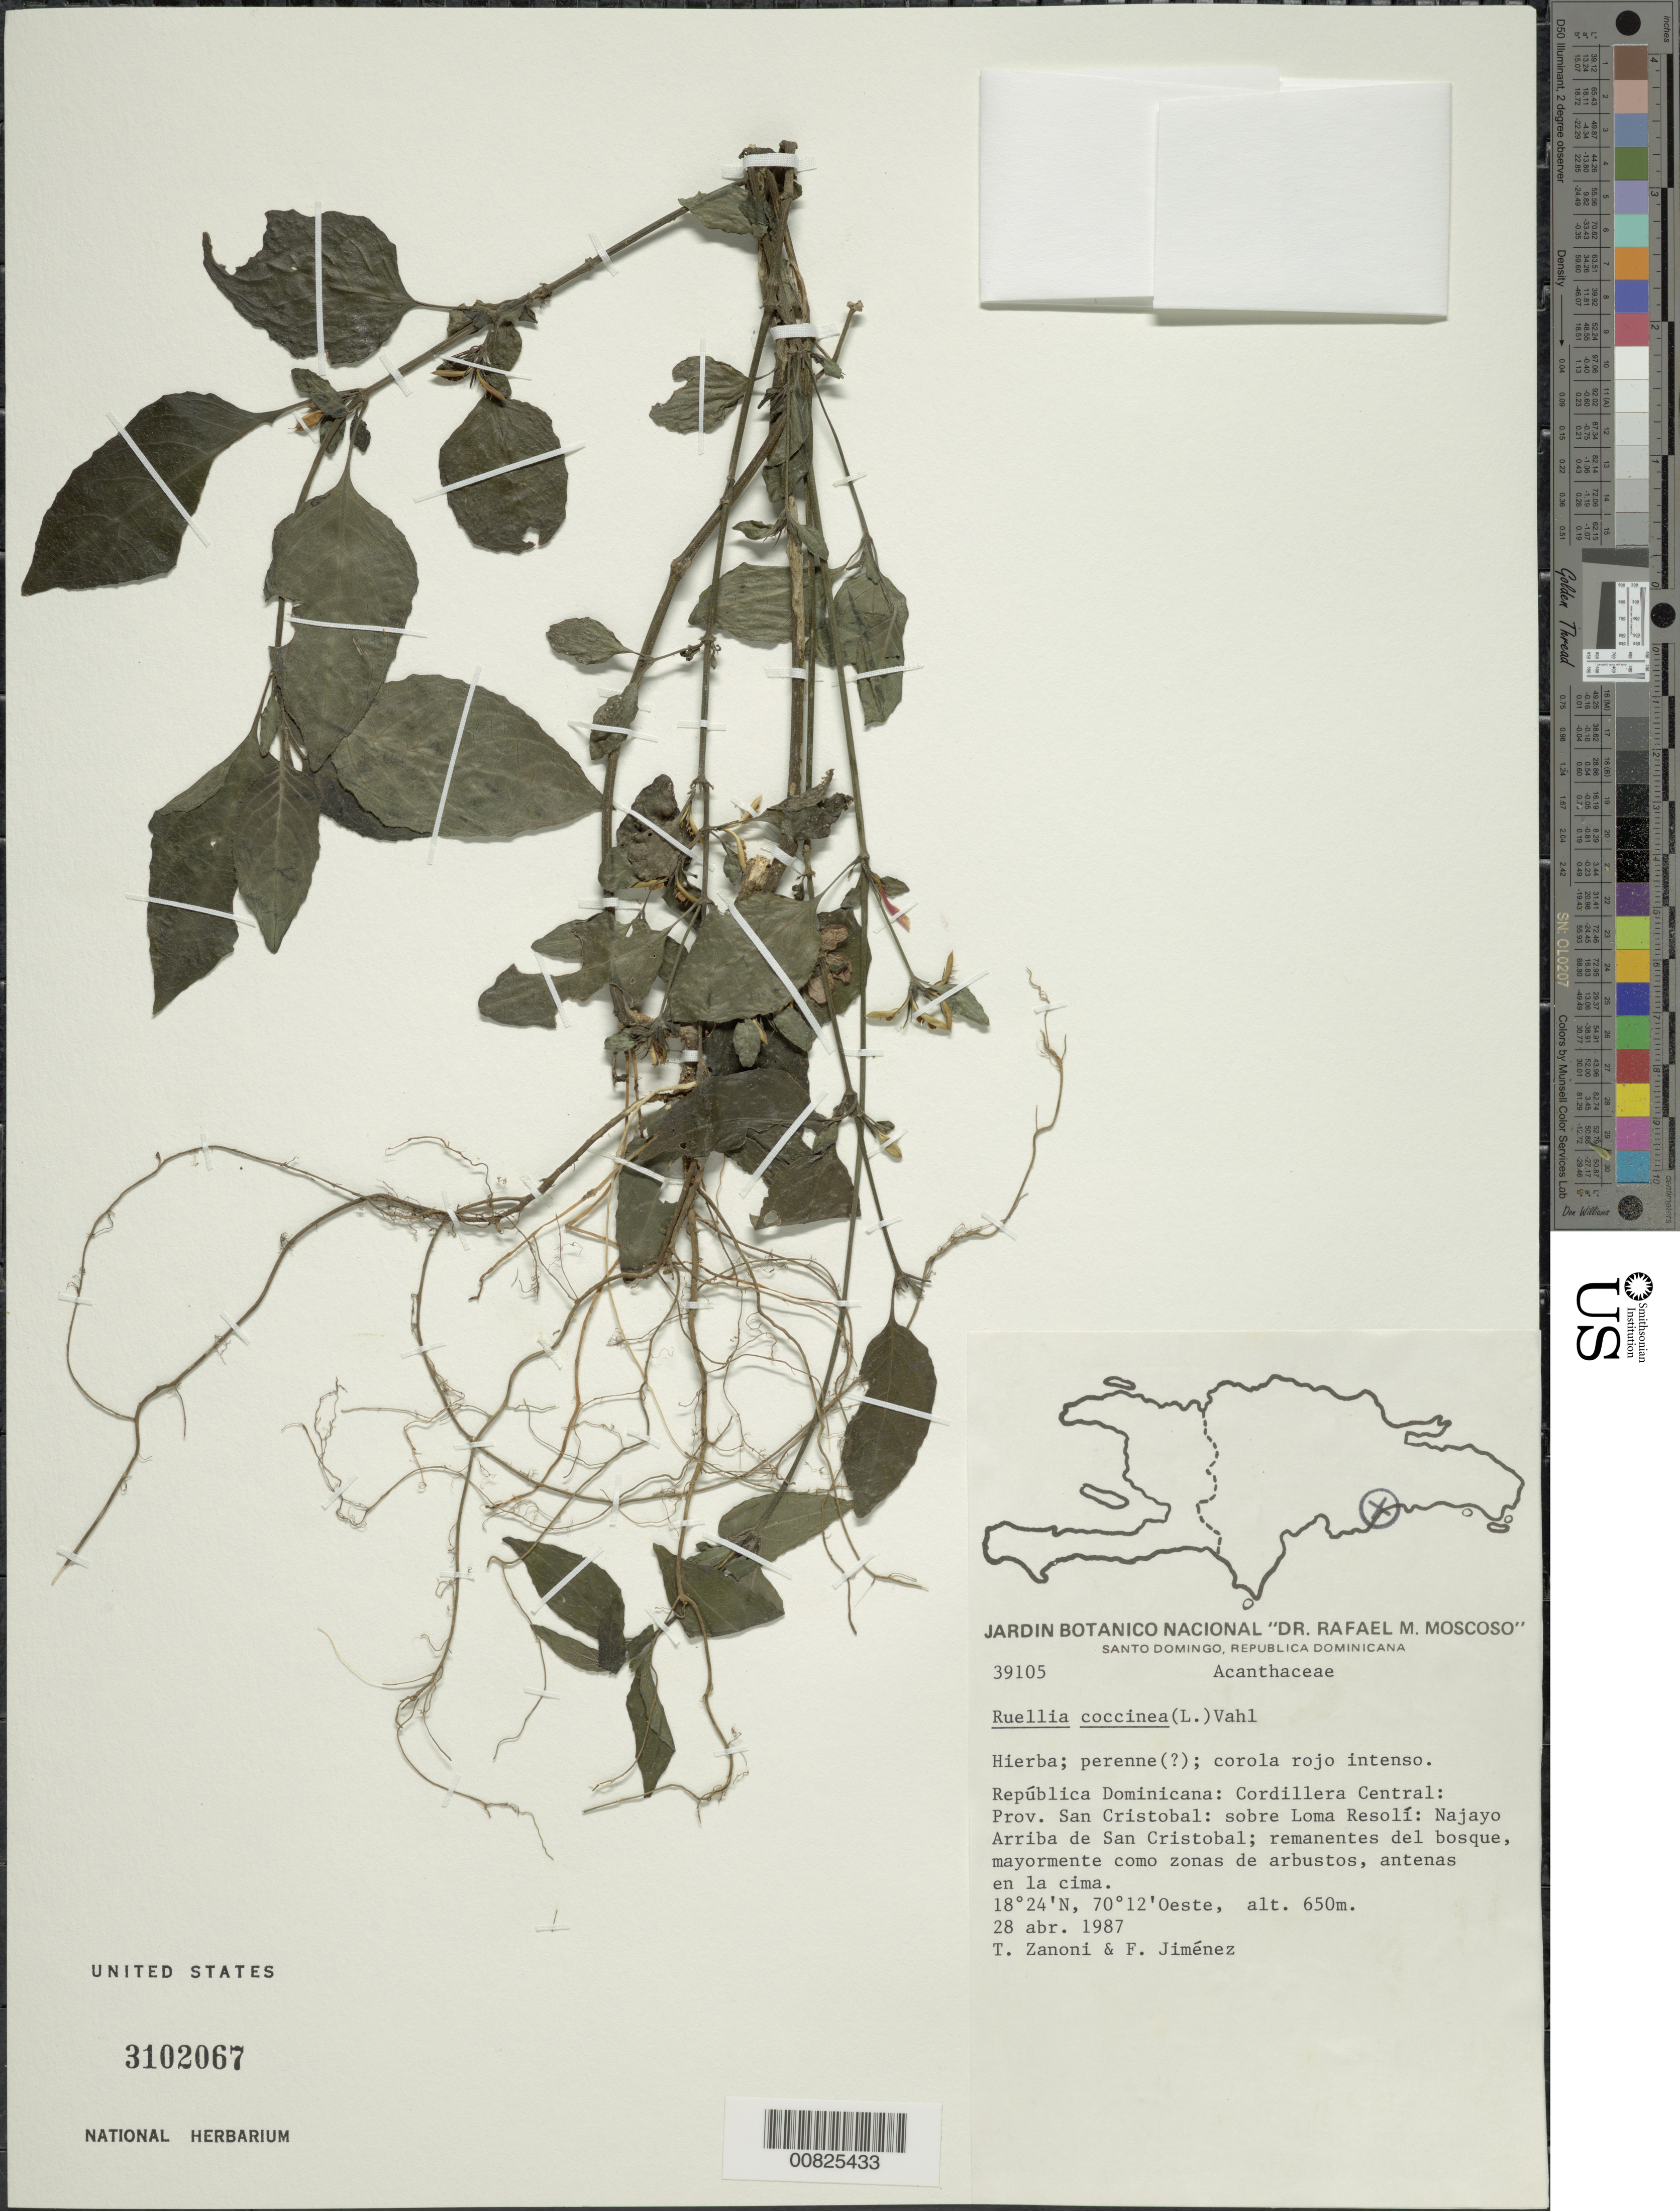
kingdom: Plantae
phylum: Tracheophyta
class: Magnoliopsida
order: Lamiales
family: Acanthaceae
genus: Ruellia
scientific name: Ruellia coccinea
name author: (L.) Vahl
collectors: T. A. Zanoni & F. Jiménez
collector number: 39105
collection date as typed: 28 Apr 1987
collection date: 1987-04-28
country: Dominican Republic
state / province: San Cristobal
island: Hispaniola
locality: Cordillera Central; sobre Loma Resolí; Najayo Arriba de San Cristobal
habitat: Remanentes del bosque, mayormente como zonas de arbustos, antenas en la cima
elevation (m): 650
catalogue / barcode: US 3102067